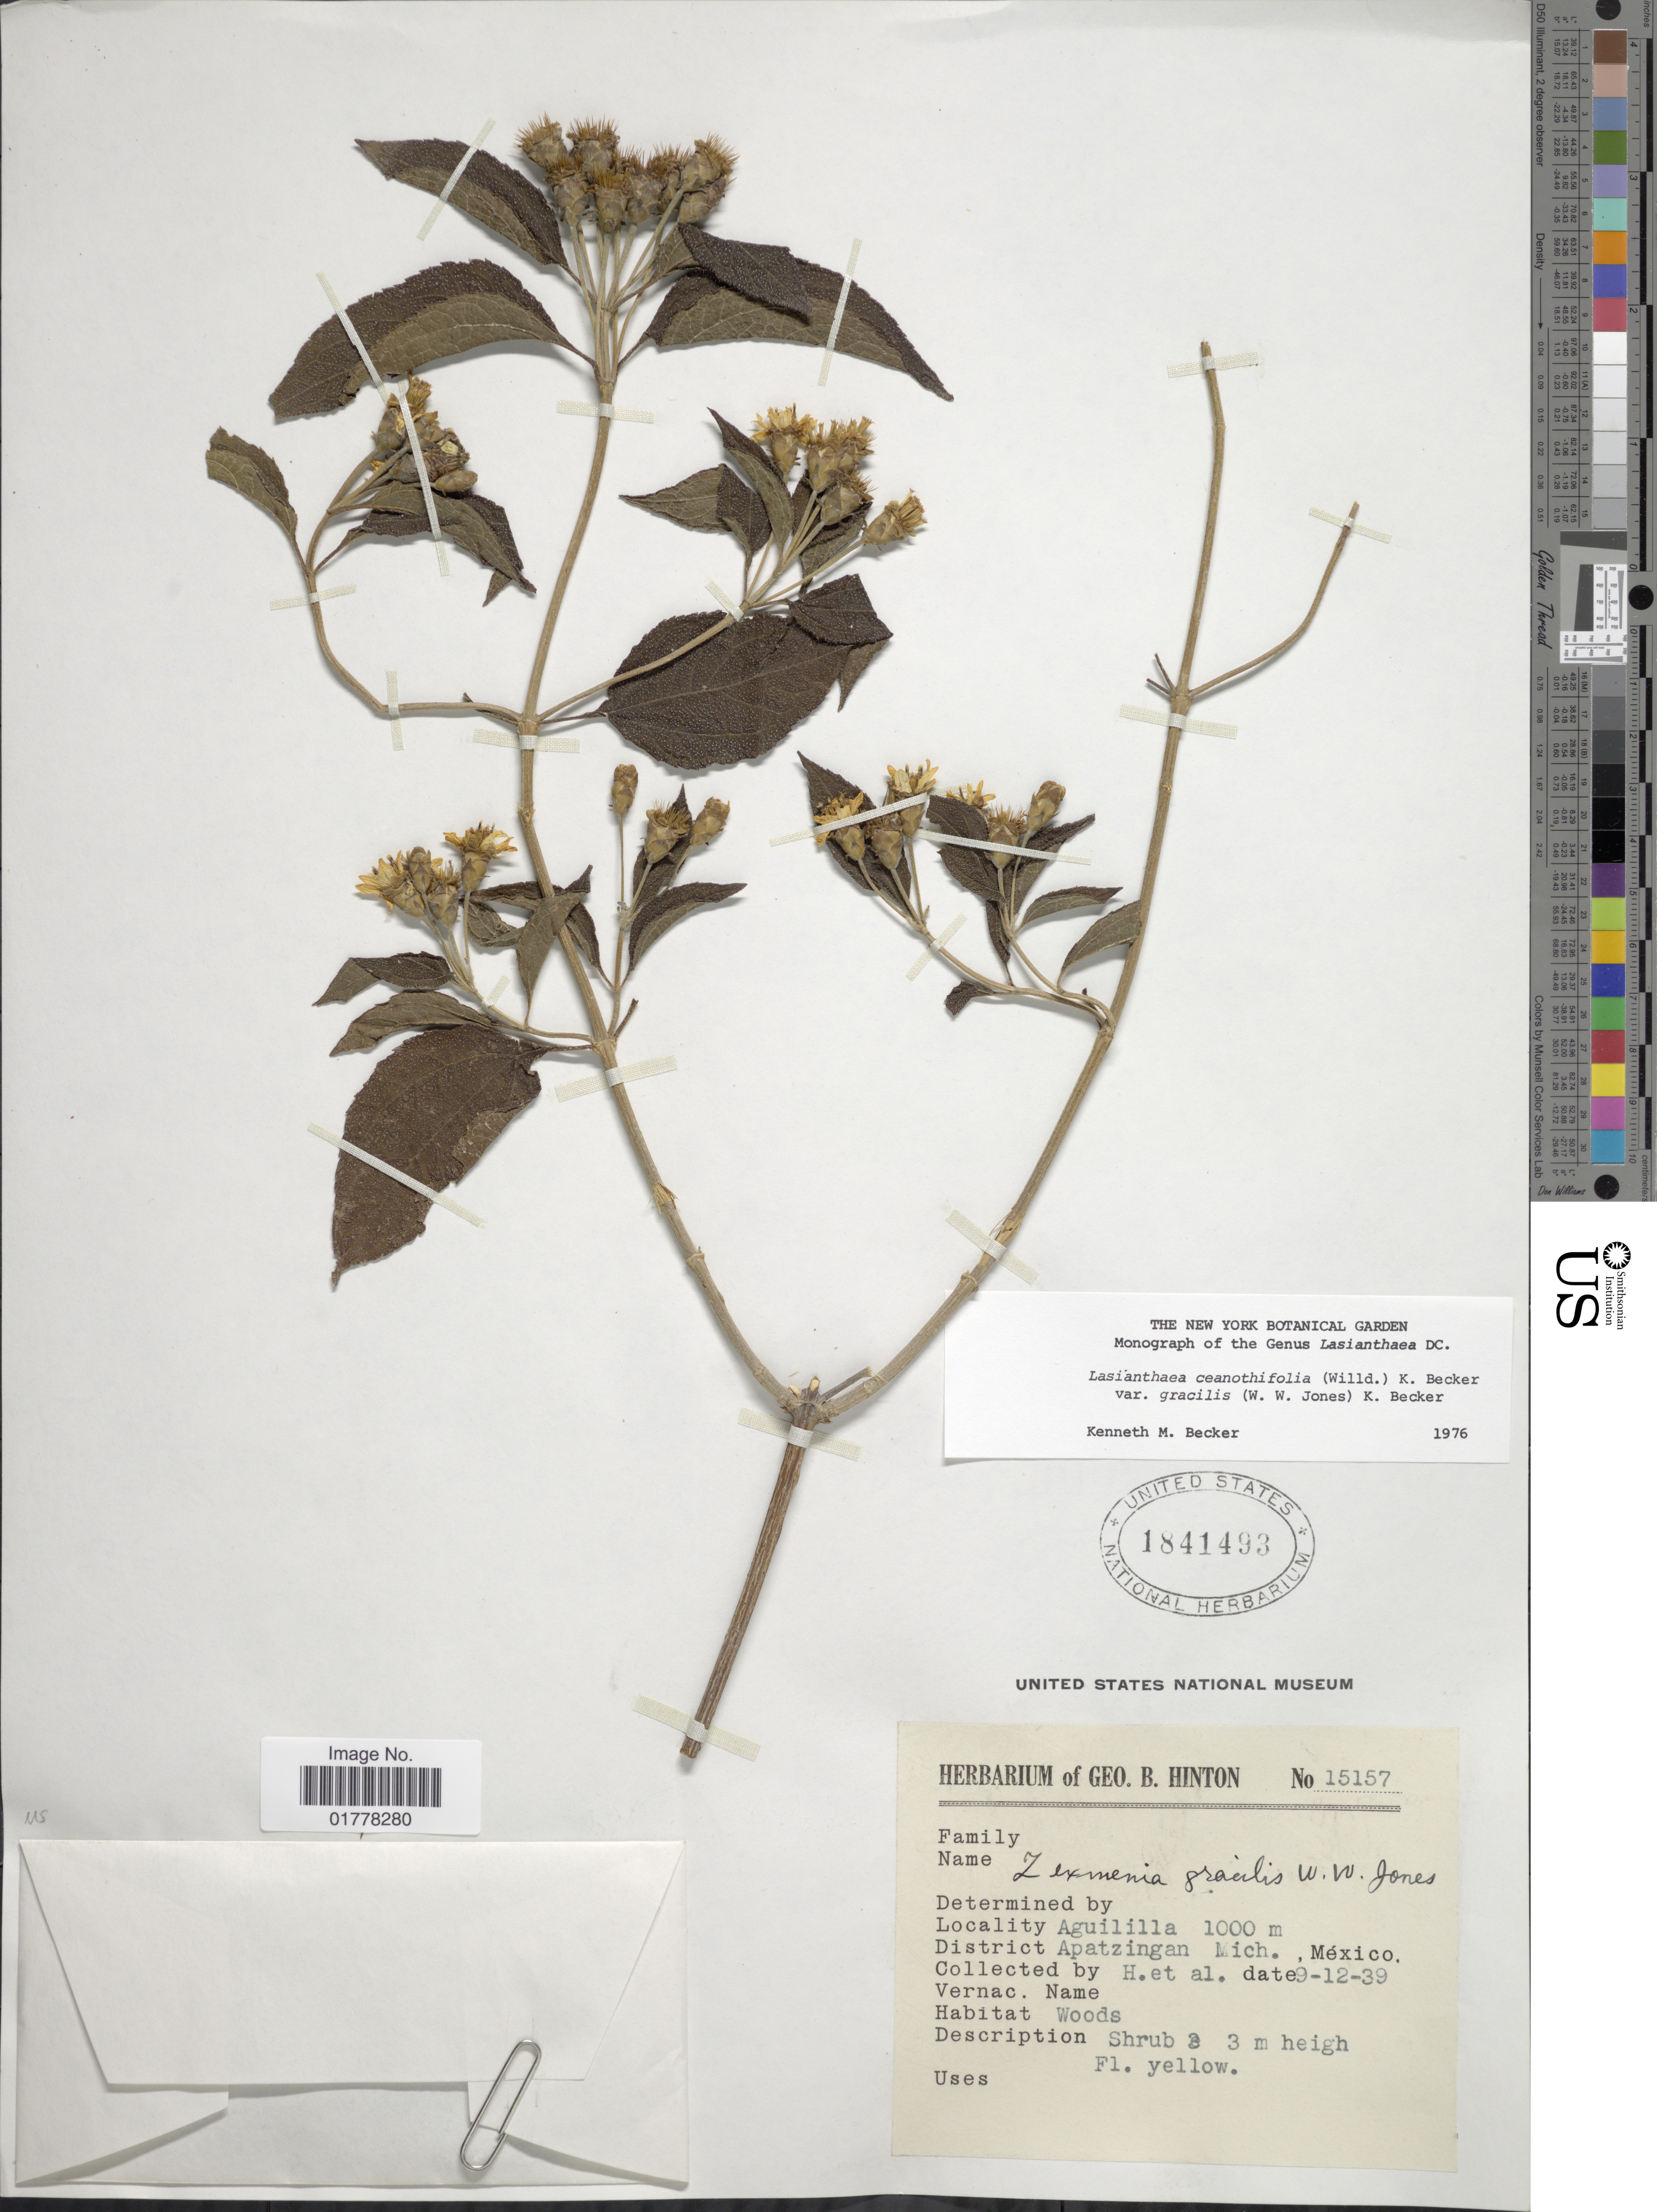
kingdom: Plantae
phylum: Tracheophyta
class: Magnoliopsida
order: Asterales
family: Asteraceae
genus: Lasianthaea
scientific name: Lasianthaea ceanothifolia var. gracilis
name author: (W.W. Jones) K.M. Becker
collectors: G. B. Hinton & et al.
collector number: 15157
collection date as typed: Transcribed d/m/y: 12/9/39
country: Mexico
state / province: Michoacán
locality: Aguililla. District Apatzingan, Mich., México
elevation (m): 1000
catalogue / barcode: US 1841493